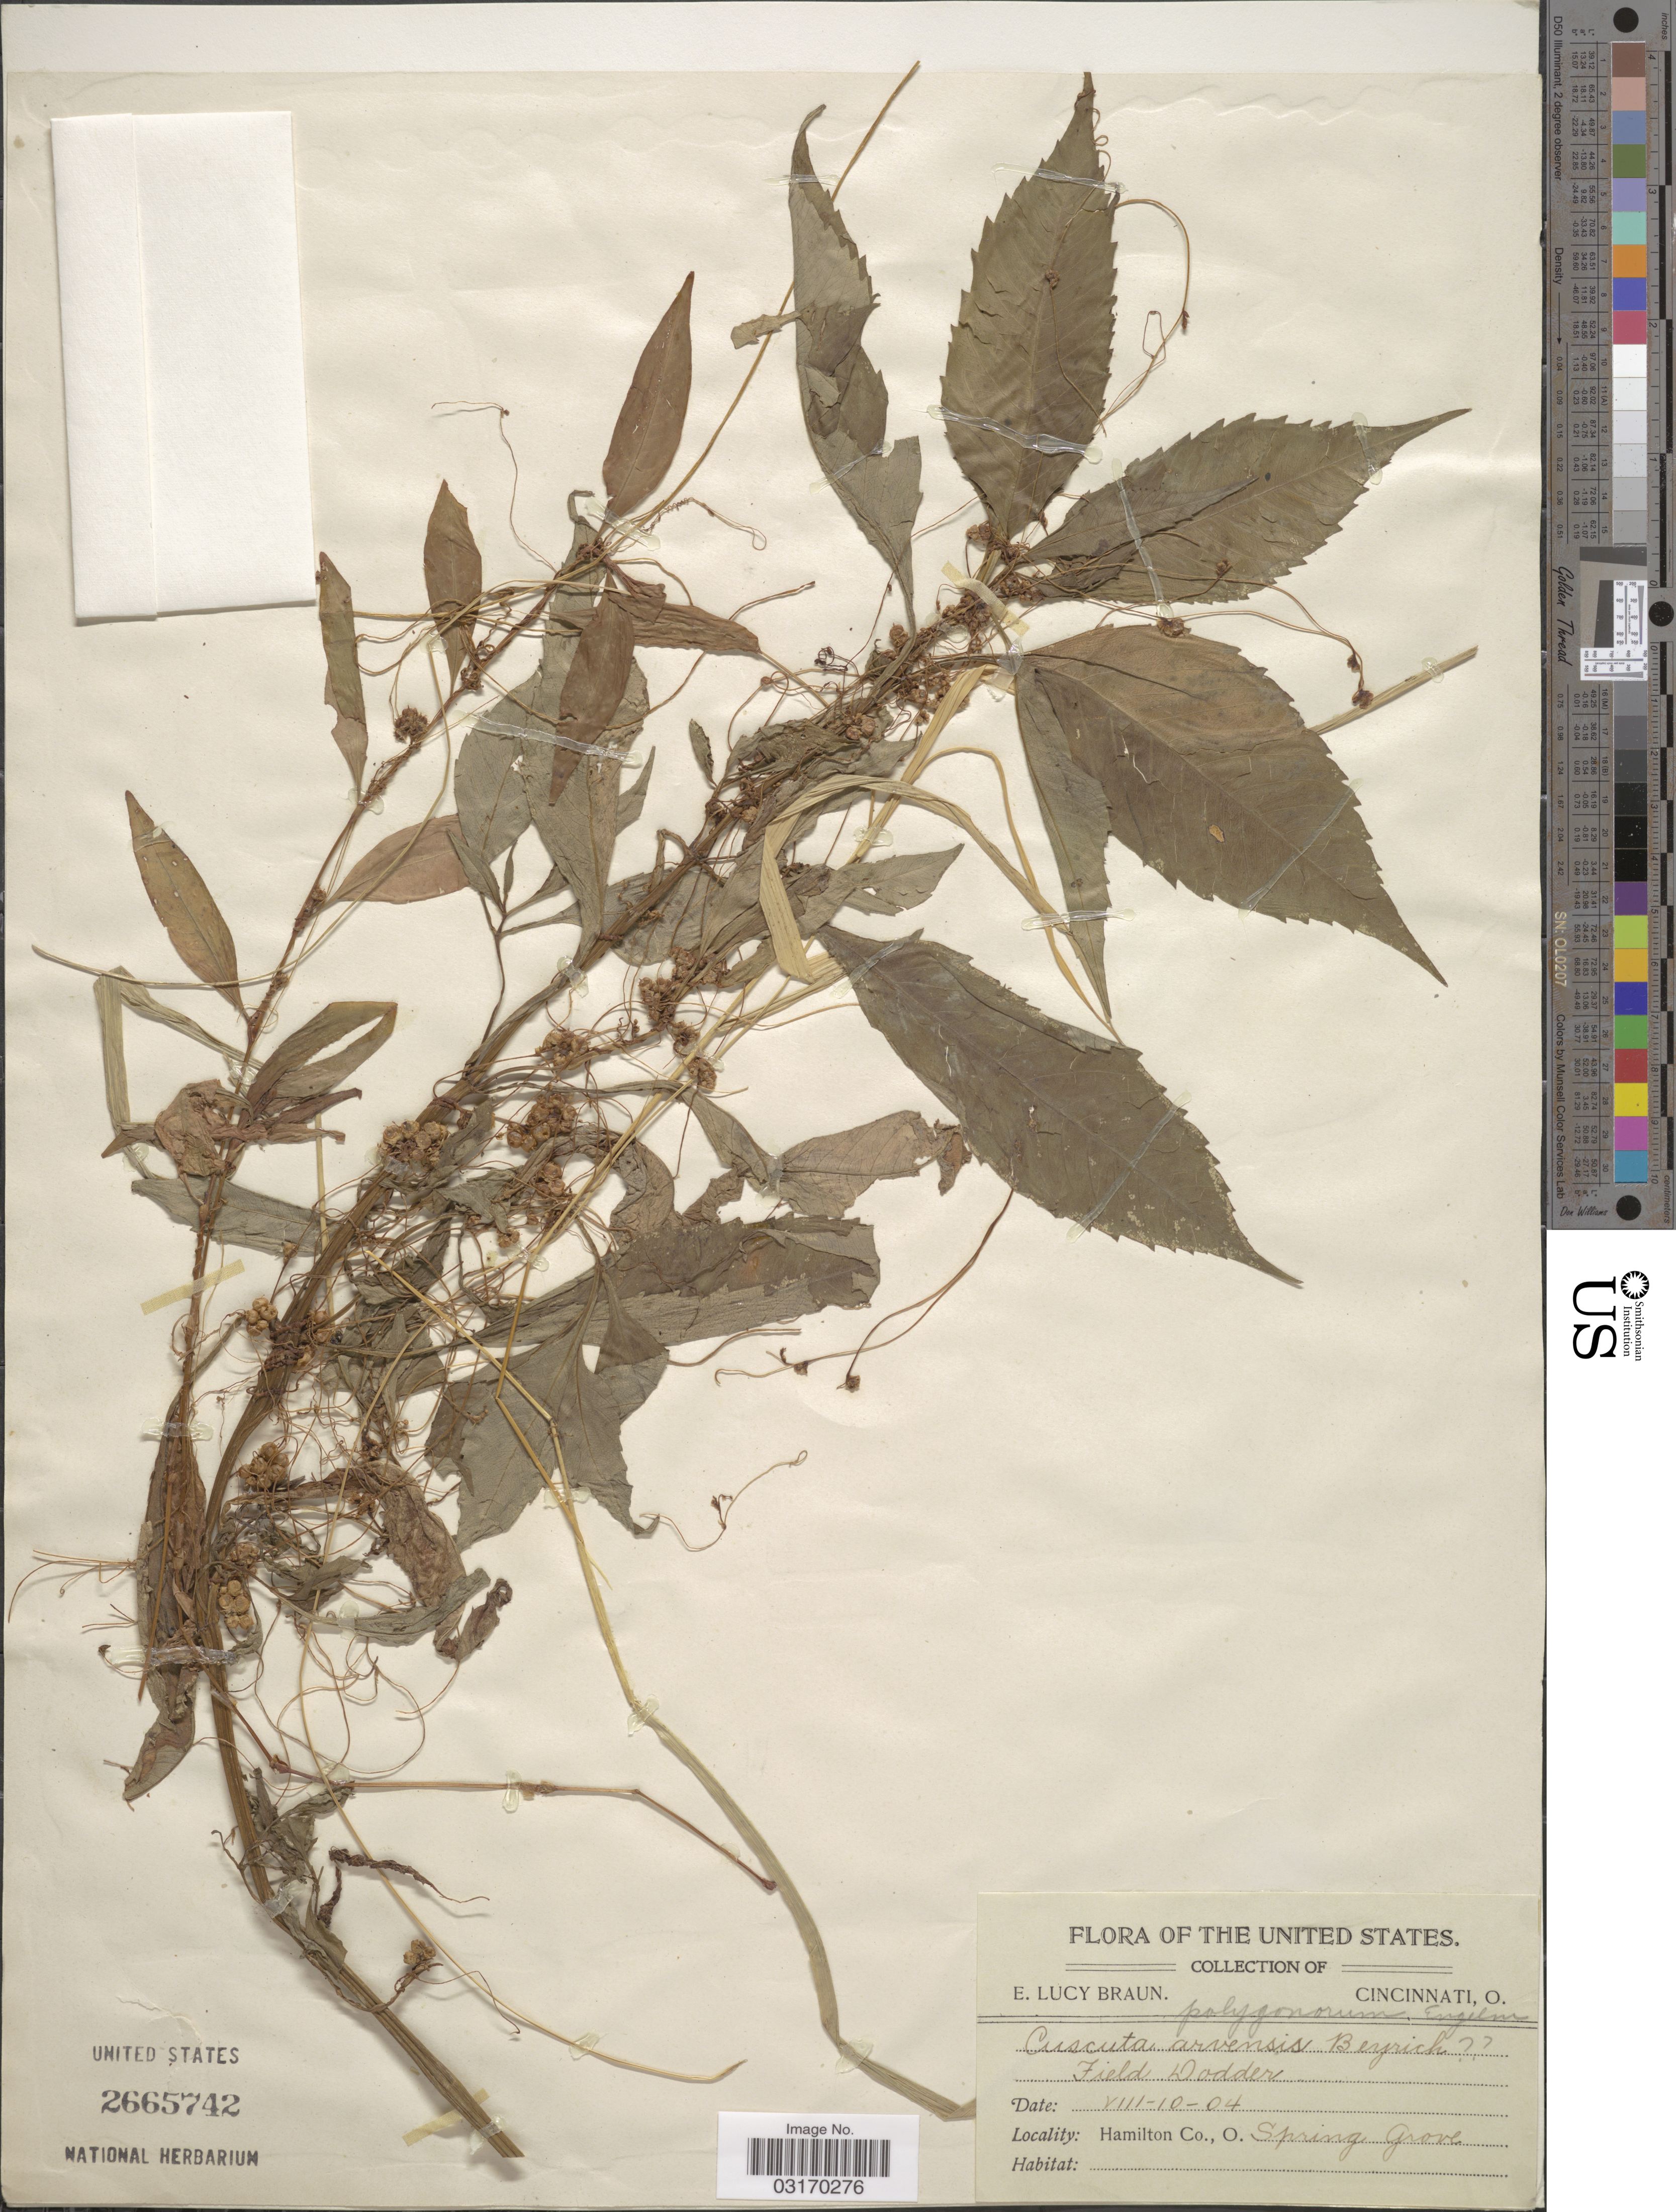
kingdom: Plantae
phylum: Tracheophyta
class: Magnoliopsida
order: Solanales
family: Convolvulaceae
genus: Cuscuta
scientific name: Cuscuta polygonorum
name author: Engelm.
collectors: E. L. Braun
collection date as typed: Transcribed d/m/y: 10/8/4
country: United States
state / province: Ohio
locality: Hamilton Co. Spring Grove.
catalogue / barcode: US 2665742